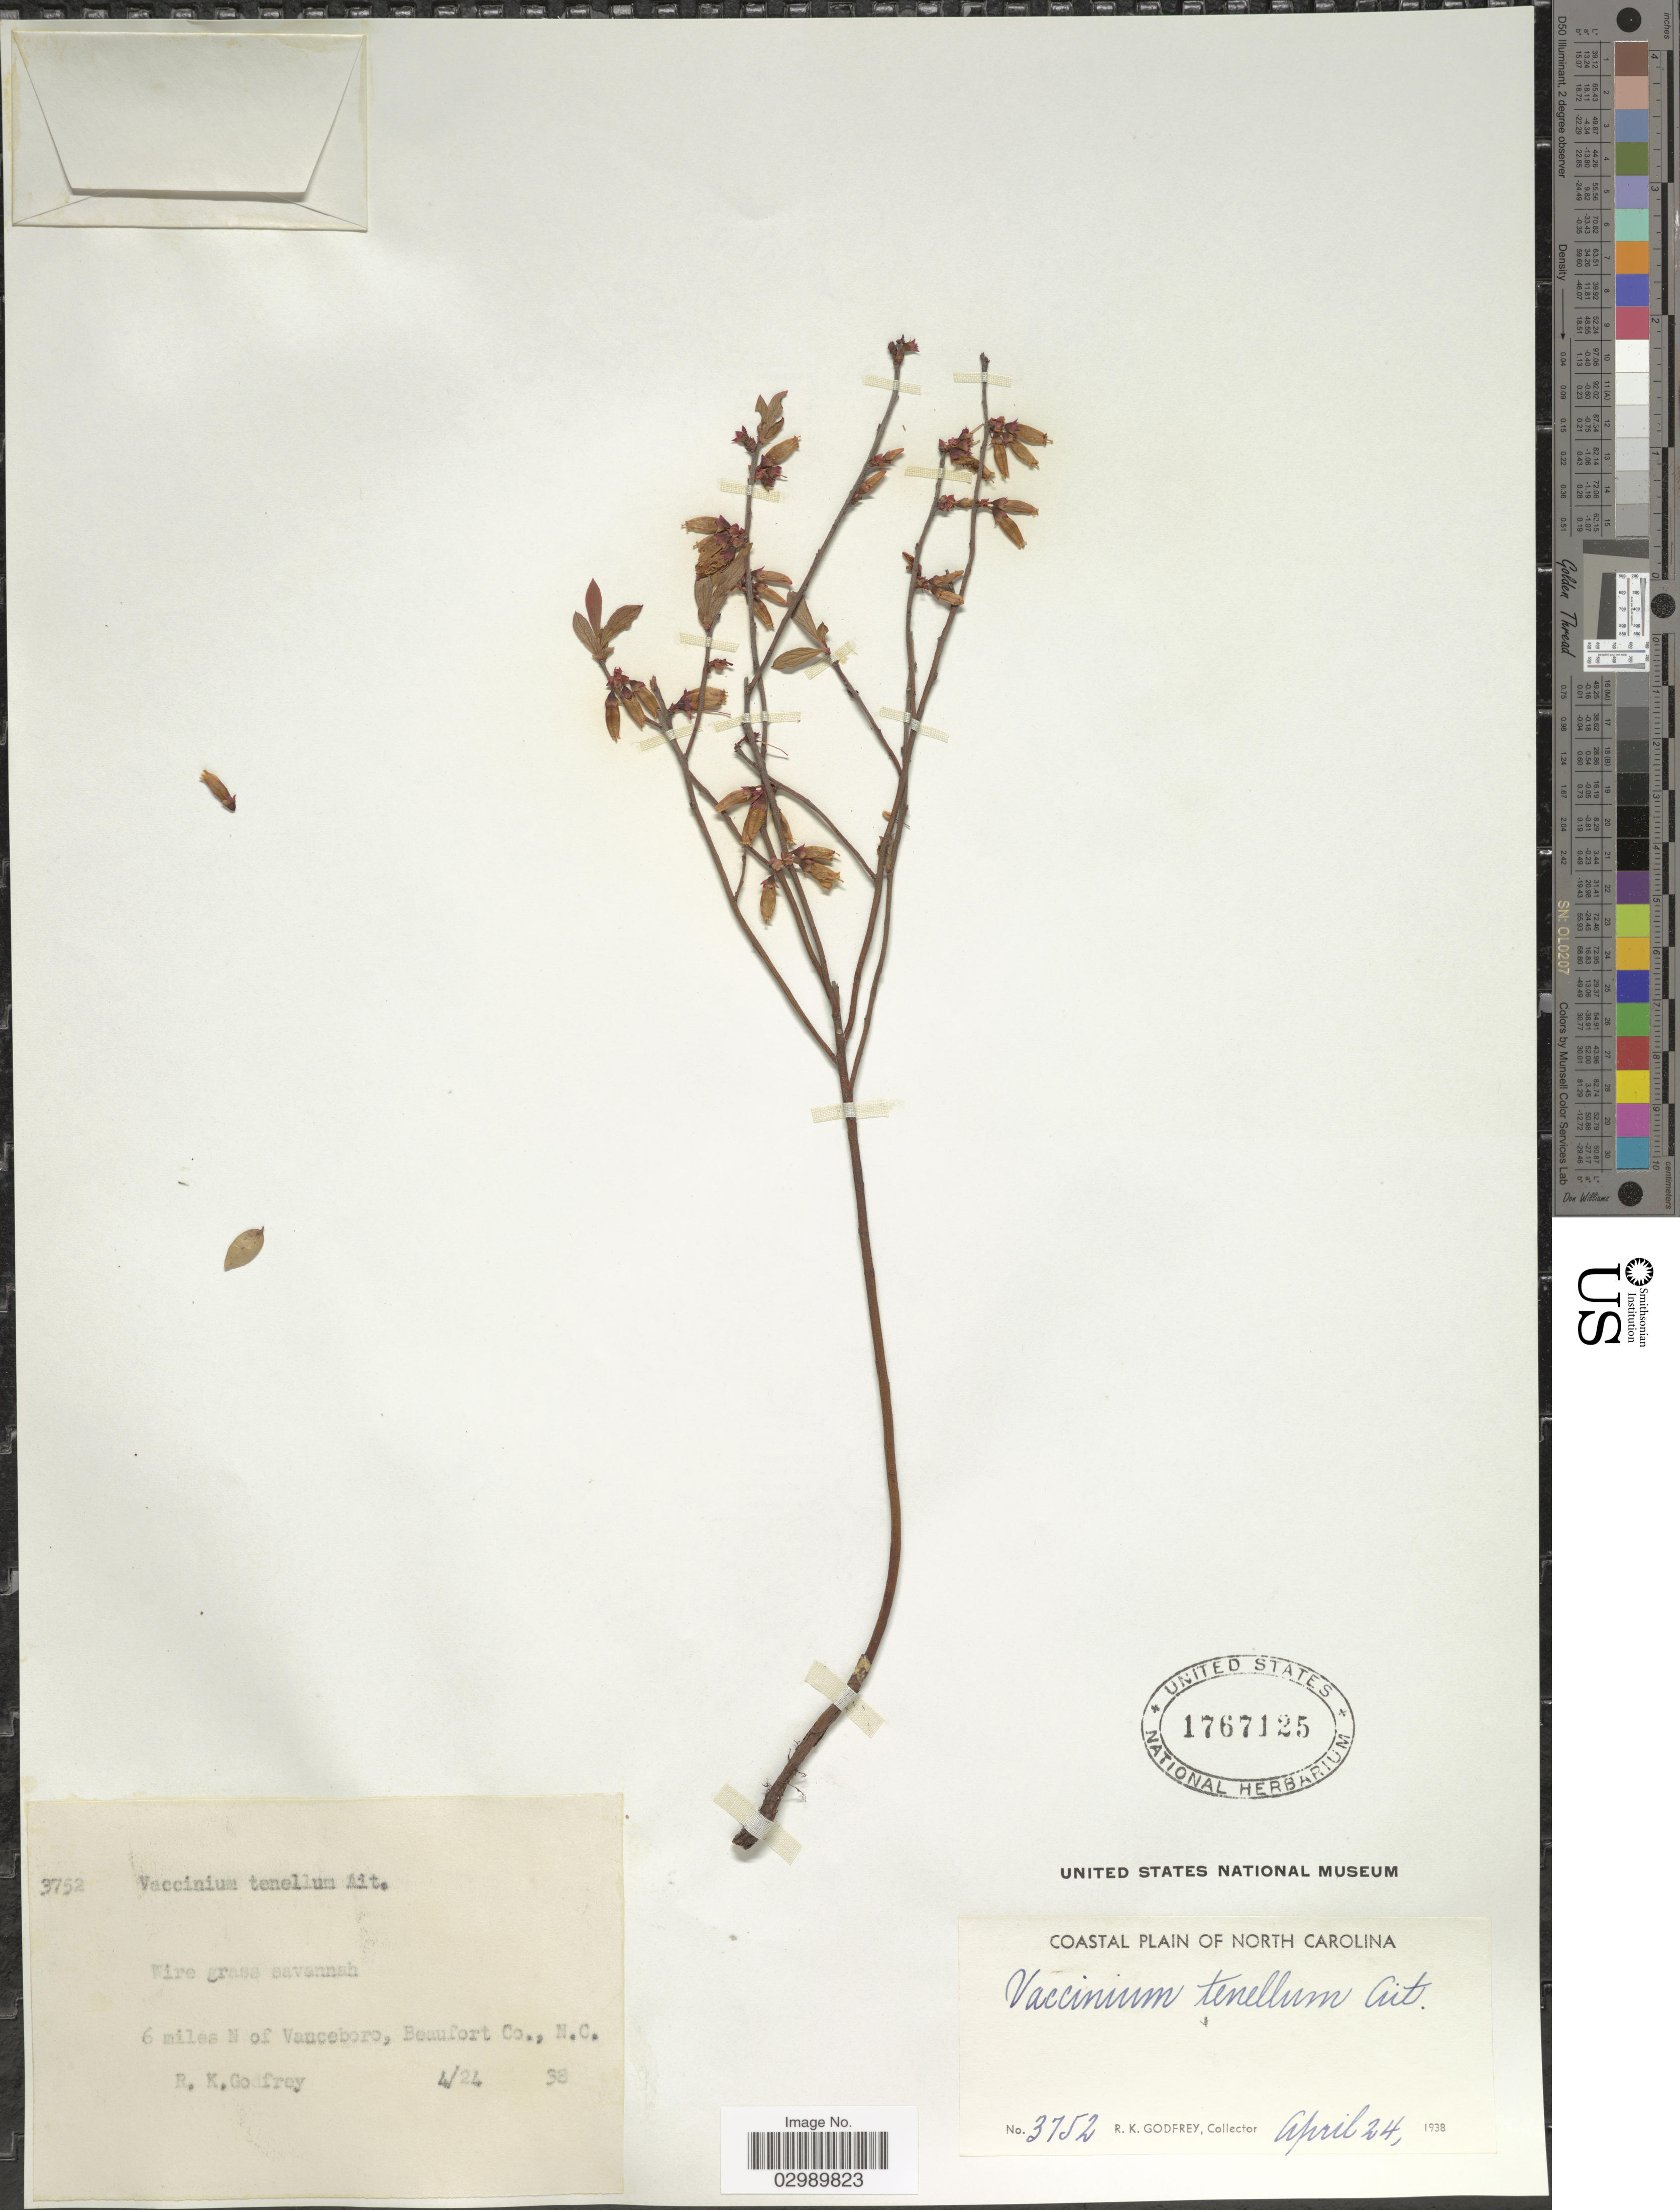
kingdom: Plantae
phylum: Tracheophyta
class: Magnoliopsida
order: Ericales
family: Ericaceae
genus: Vaccinium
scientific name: Vaccinium tenellum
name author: Aiton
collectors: R. K. Godfrey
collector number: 3752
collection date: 1938-04-24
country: United States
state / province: North Carolina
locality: Coastal Plain of North Carolina, 6 miles N of Vanceboro, Beaufort Co.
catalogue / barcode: US 1767125